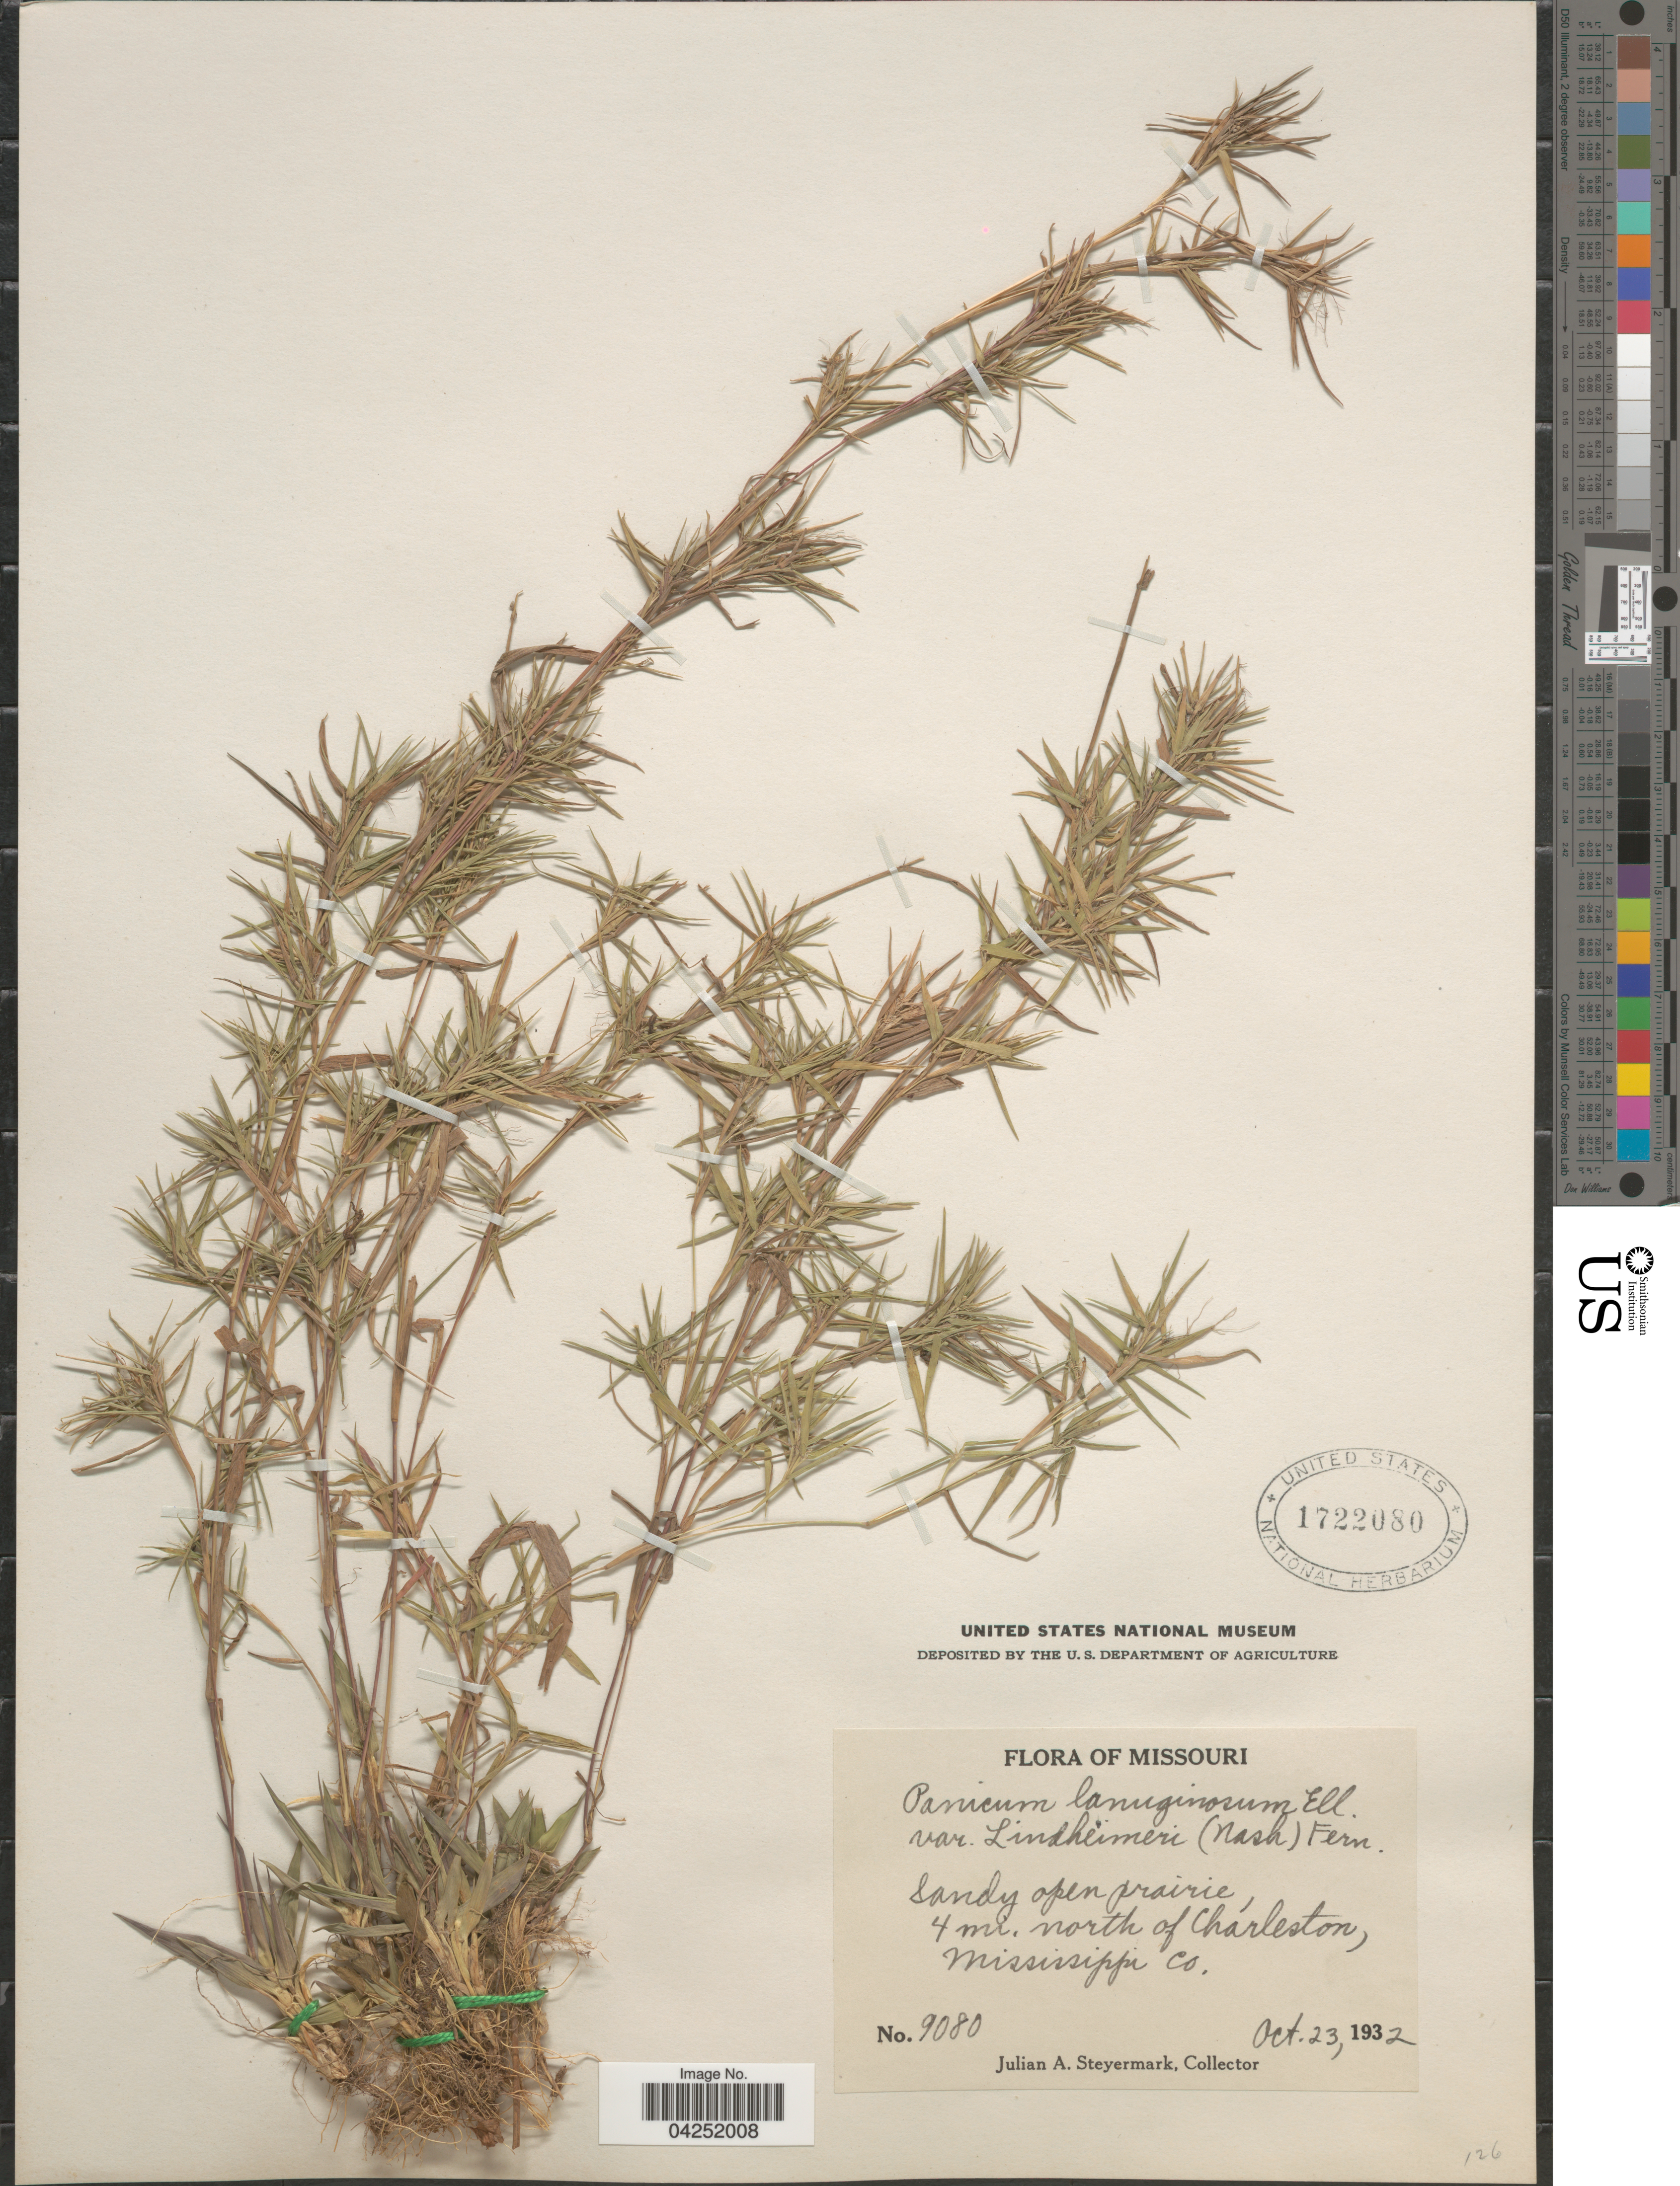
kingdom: Plantae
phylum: Tracheophyta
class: Liliopsida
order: Poales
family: Poaceae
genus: Dichanthelium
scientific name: Dichanthelium acuminatum var. lindheimeri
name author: (Nash) Gould & C.A. Clark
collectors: J. Steyermark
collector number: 9080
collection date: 1932-10-23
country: United States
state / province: Missouri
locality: Sandy open prairie, 4 mi. north of Charleston, Mississippi Co.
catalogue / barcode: US 1722080